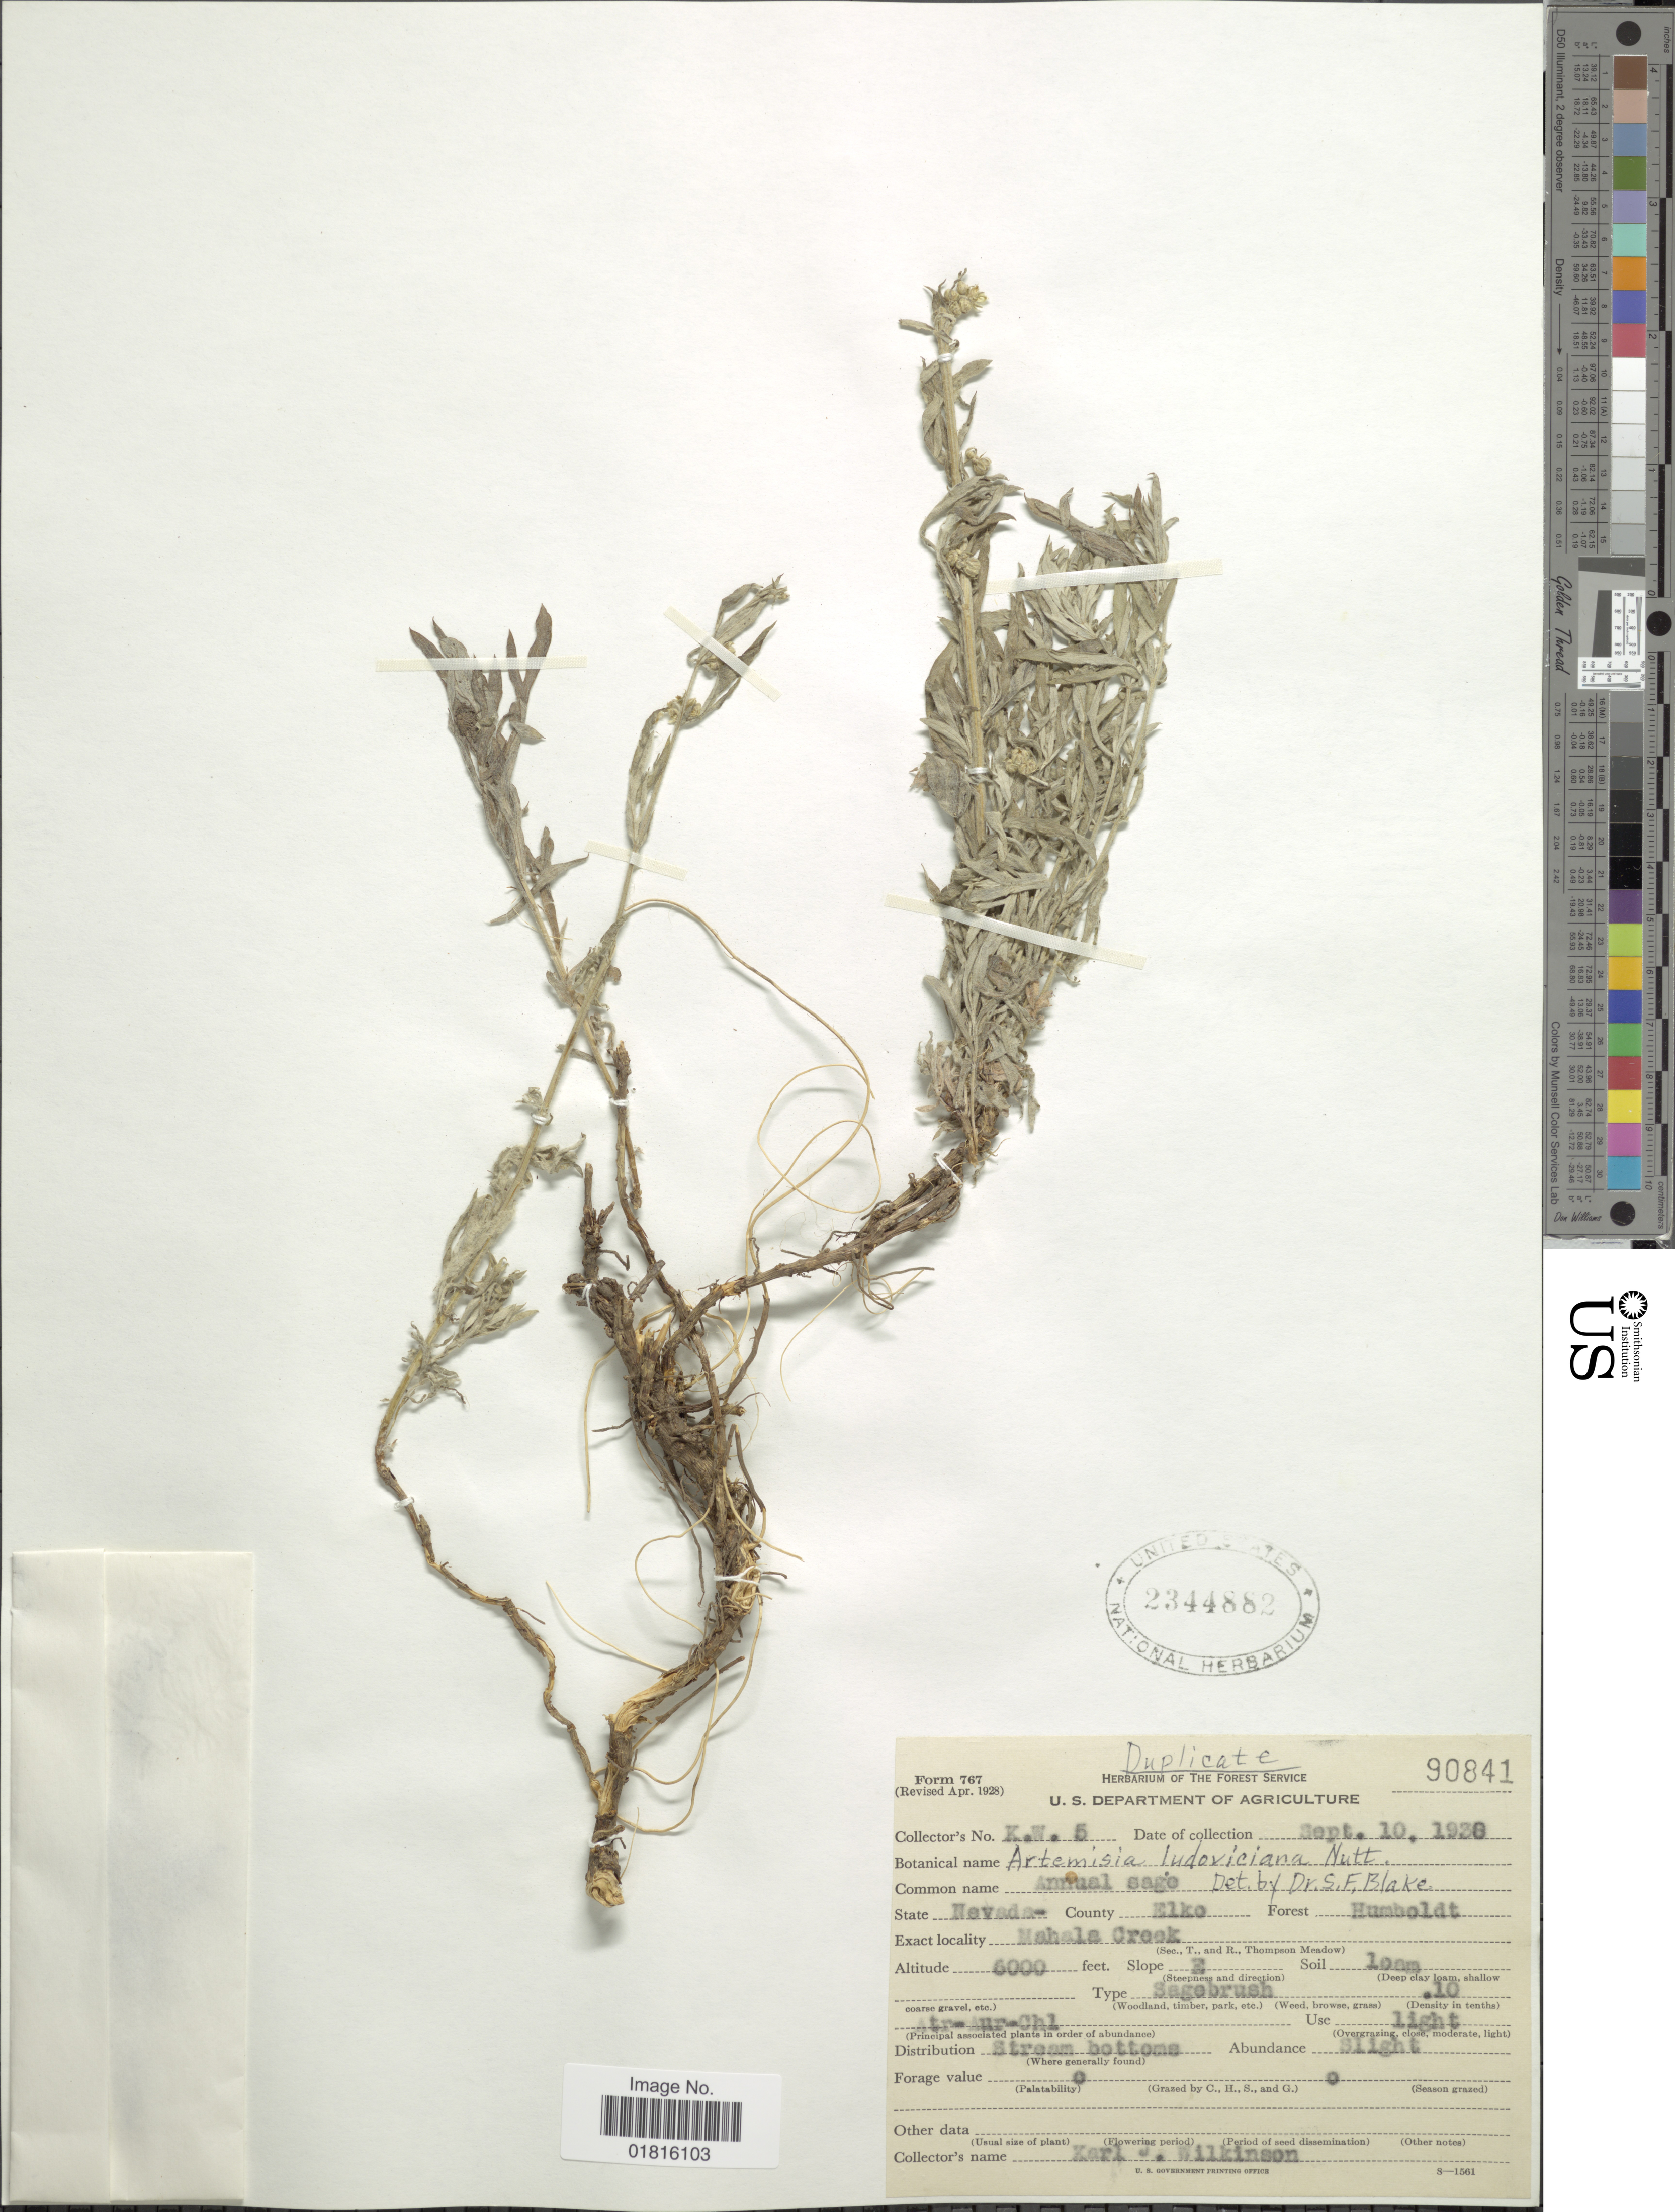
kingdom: Plantae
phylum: Tracheophyta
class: Magnoliopsida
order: Asterales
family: Asteraceae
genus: Artemisia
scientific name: Artemisia ludoviciana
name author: Nutt.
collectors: K. Wilkinson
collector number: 90841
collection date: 1928-09-10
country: United States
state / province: Nevada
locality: County Elko, Forest Humboldt, Mahala Creek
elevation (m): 1829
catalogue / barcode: US 2344882